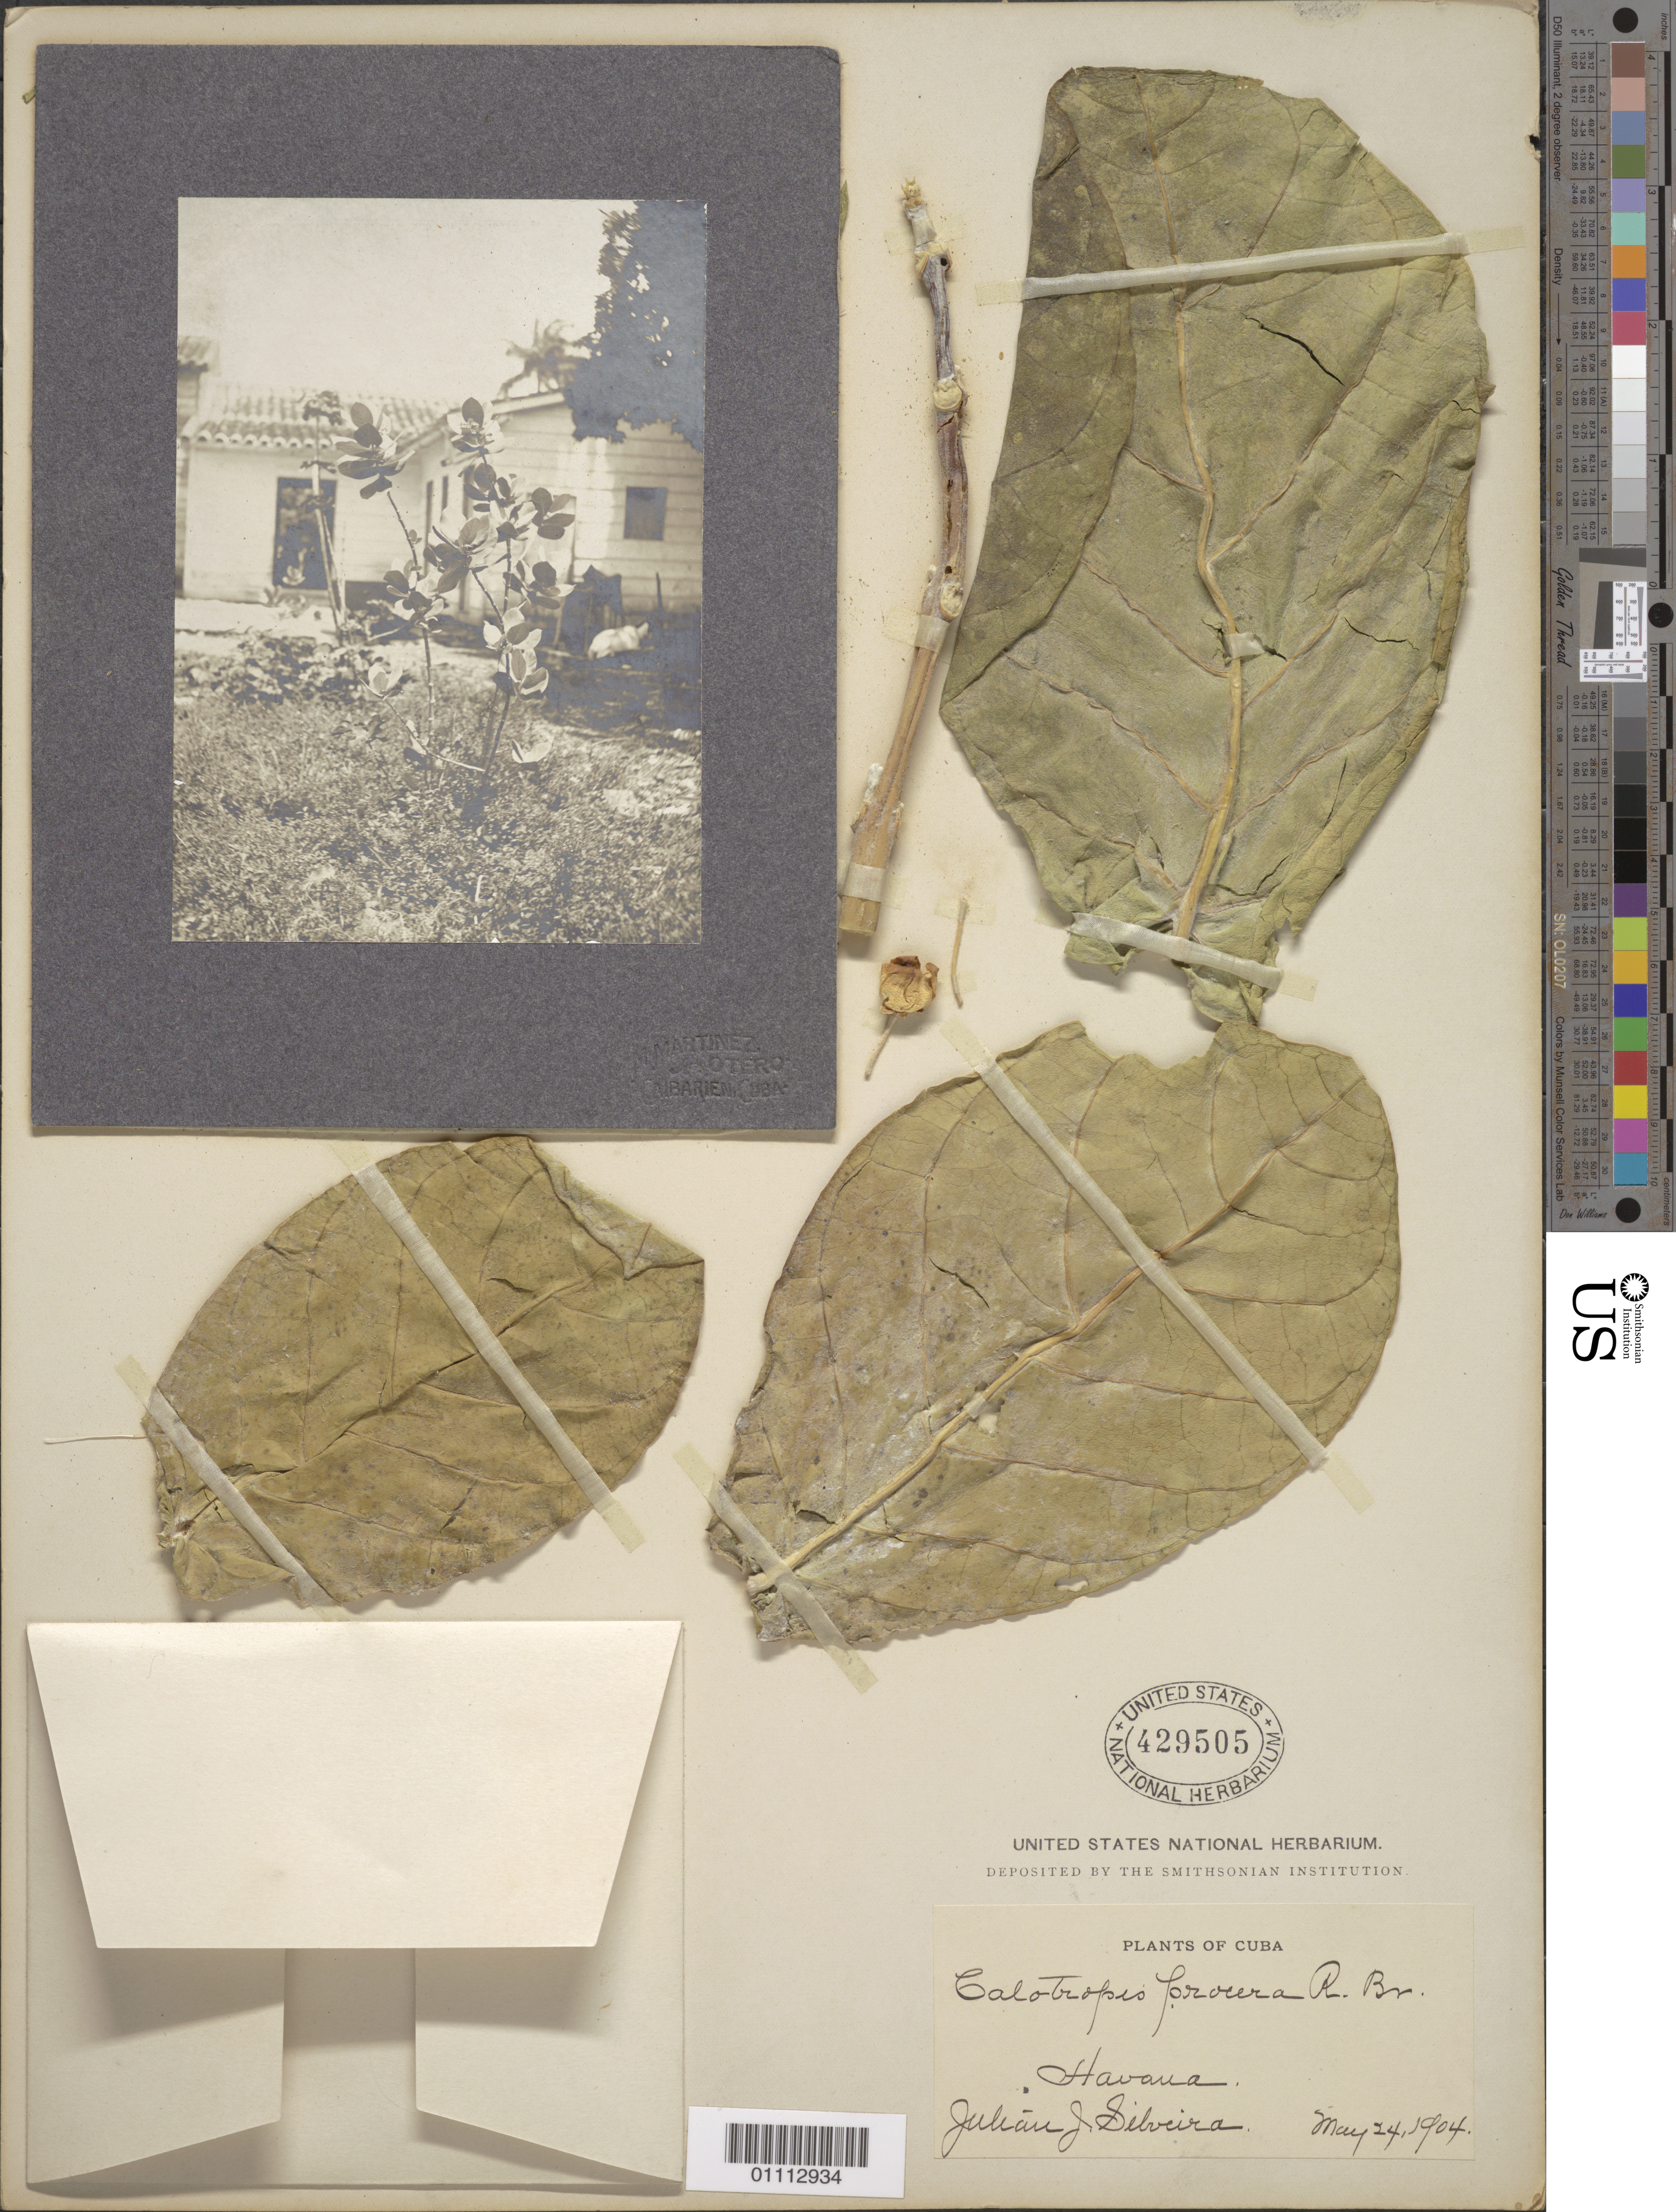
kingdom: Plantae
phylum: Tracheophyta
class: Magnoliopsida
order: Gentianales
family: Apocynaceae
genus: Calotropis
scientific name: Calotropis procera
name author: (Aiton) W.T. Aiton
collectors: J. Silveira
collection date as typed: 24 May 1904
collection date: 1904-05-24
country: Cuba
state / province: La Habana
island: Cuba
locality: Havana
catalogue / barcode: US 429505